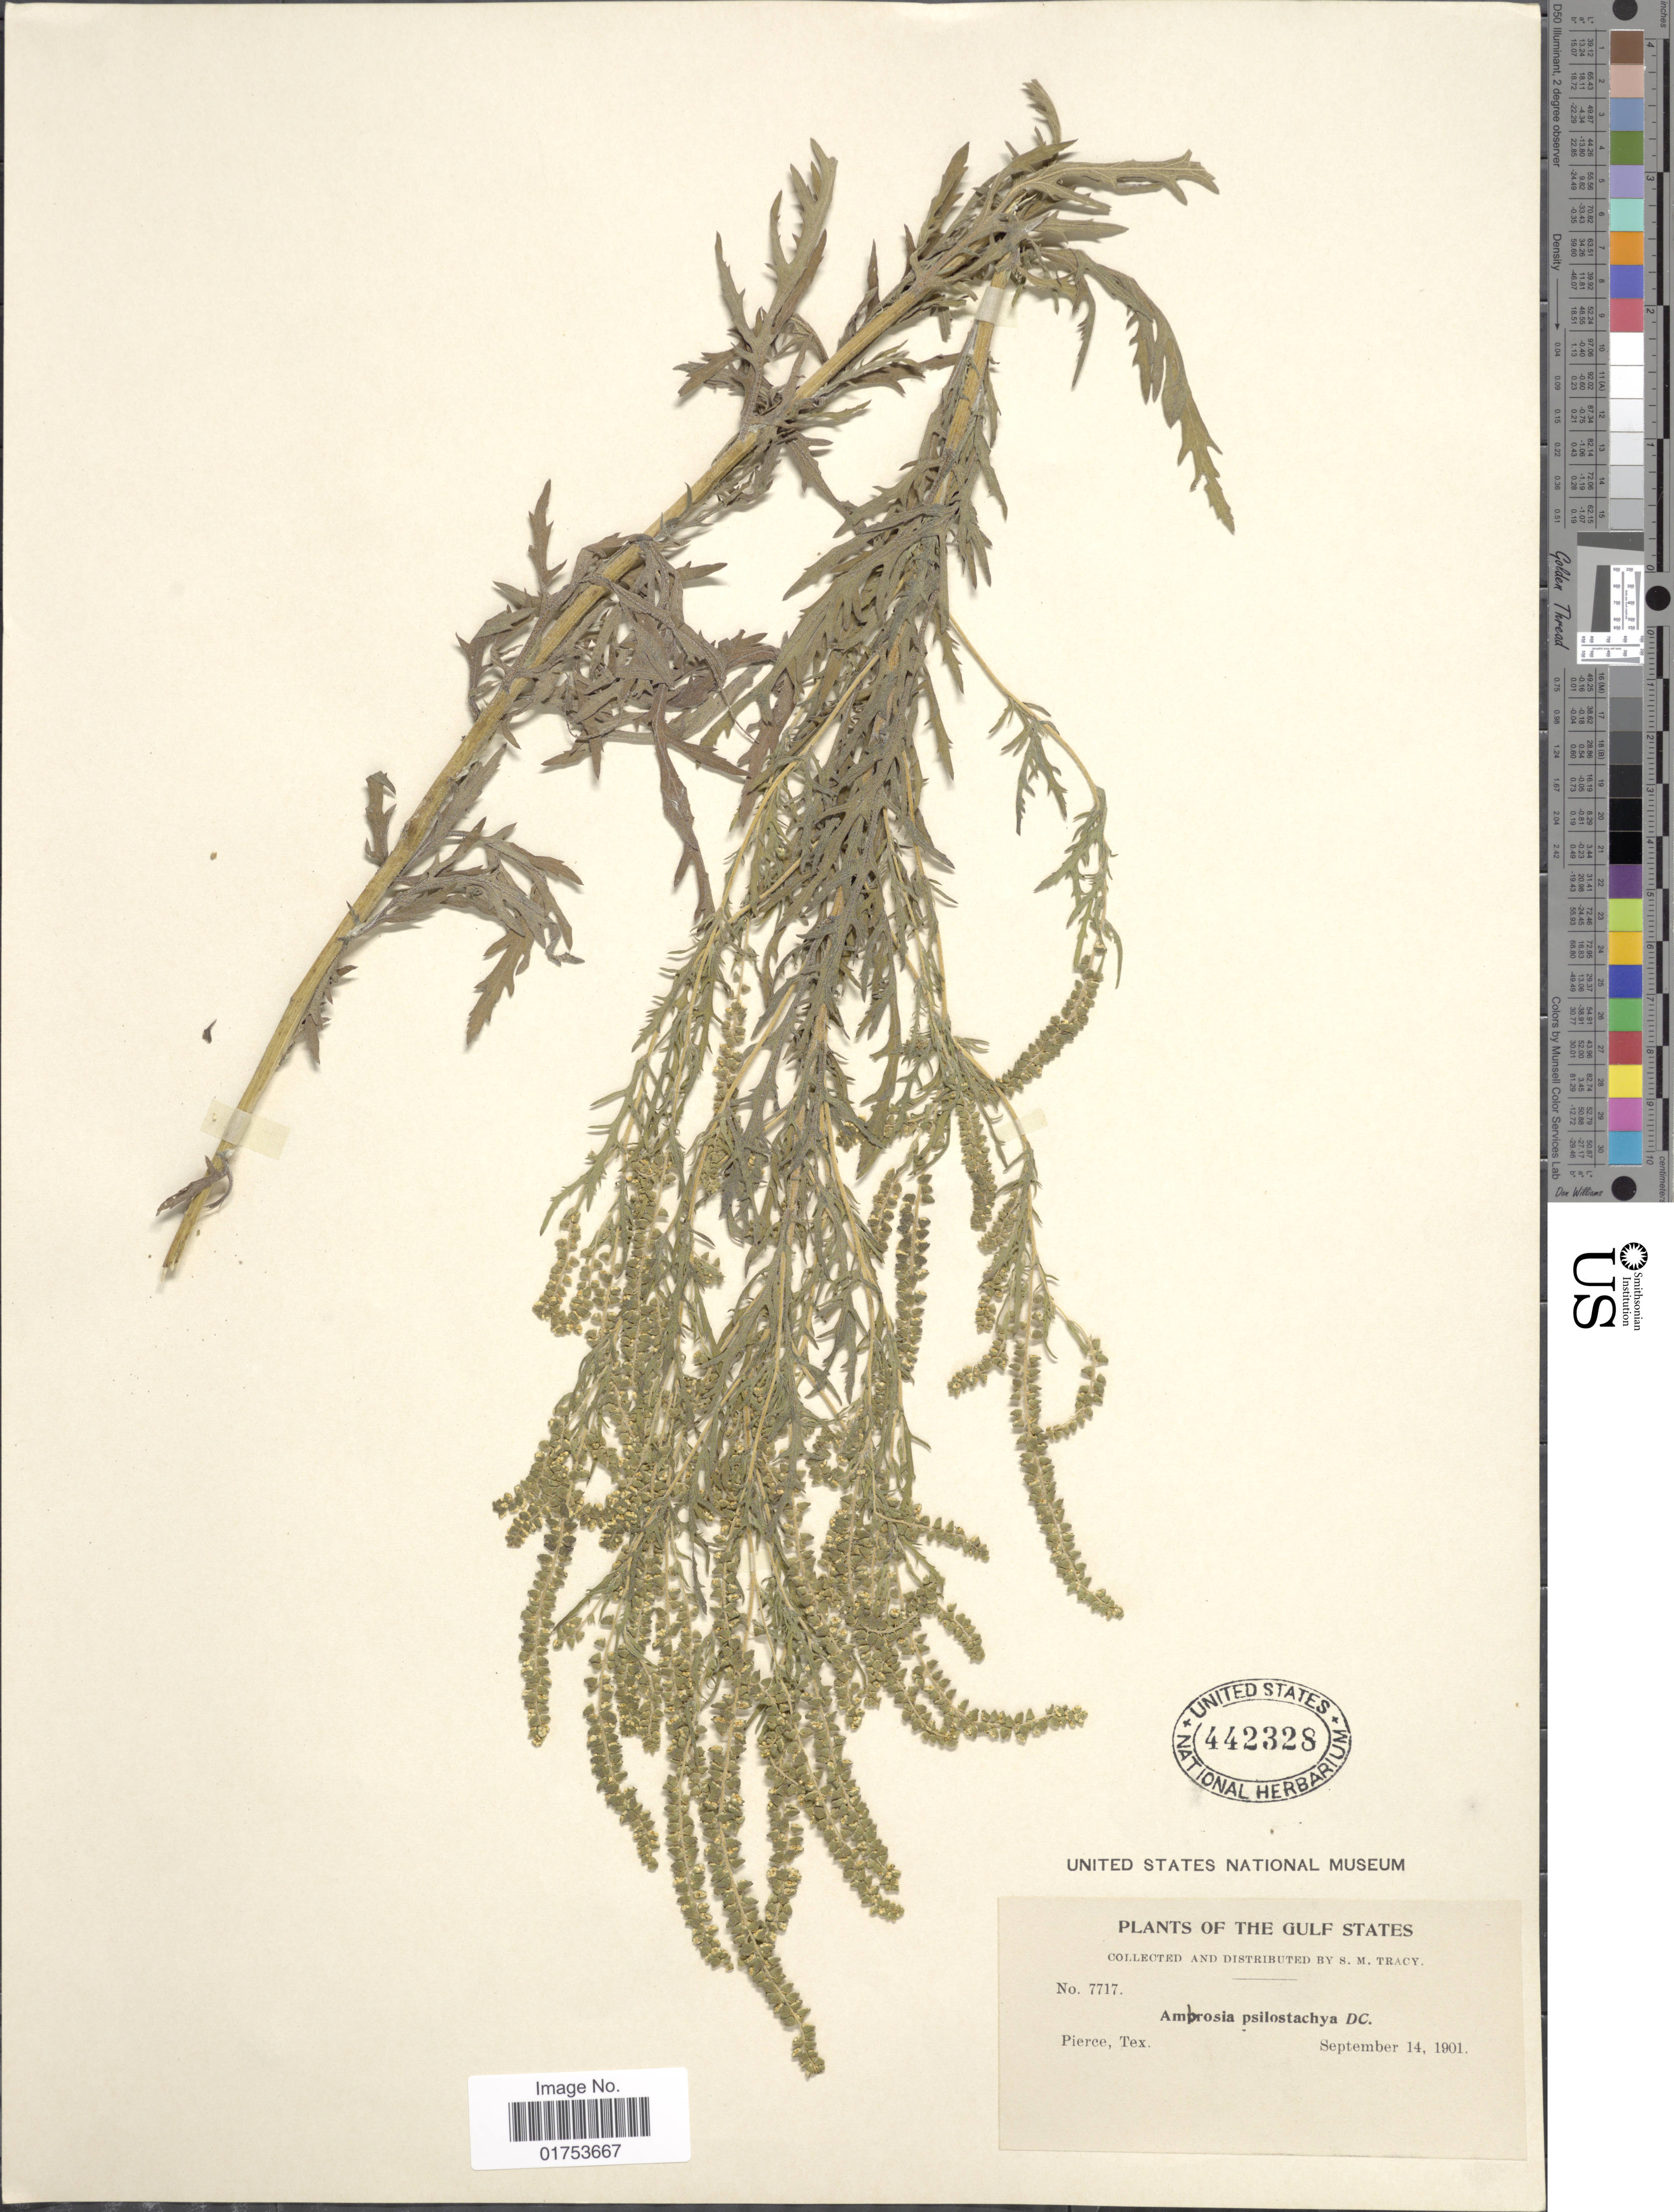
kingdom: Plantae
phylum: Tracheophyta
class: Magnoliopsida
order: Asterales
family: Asteraceae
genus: Ambrosia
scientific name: Ambrosia psilostachya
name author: DC.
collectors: S. M. Tracy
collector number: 7717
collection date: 1901-09-14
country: United States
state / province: Texas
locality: Pierce, The Gulf States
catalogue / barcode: US 442328